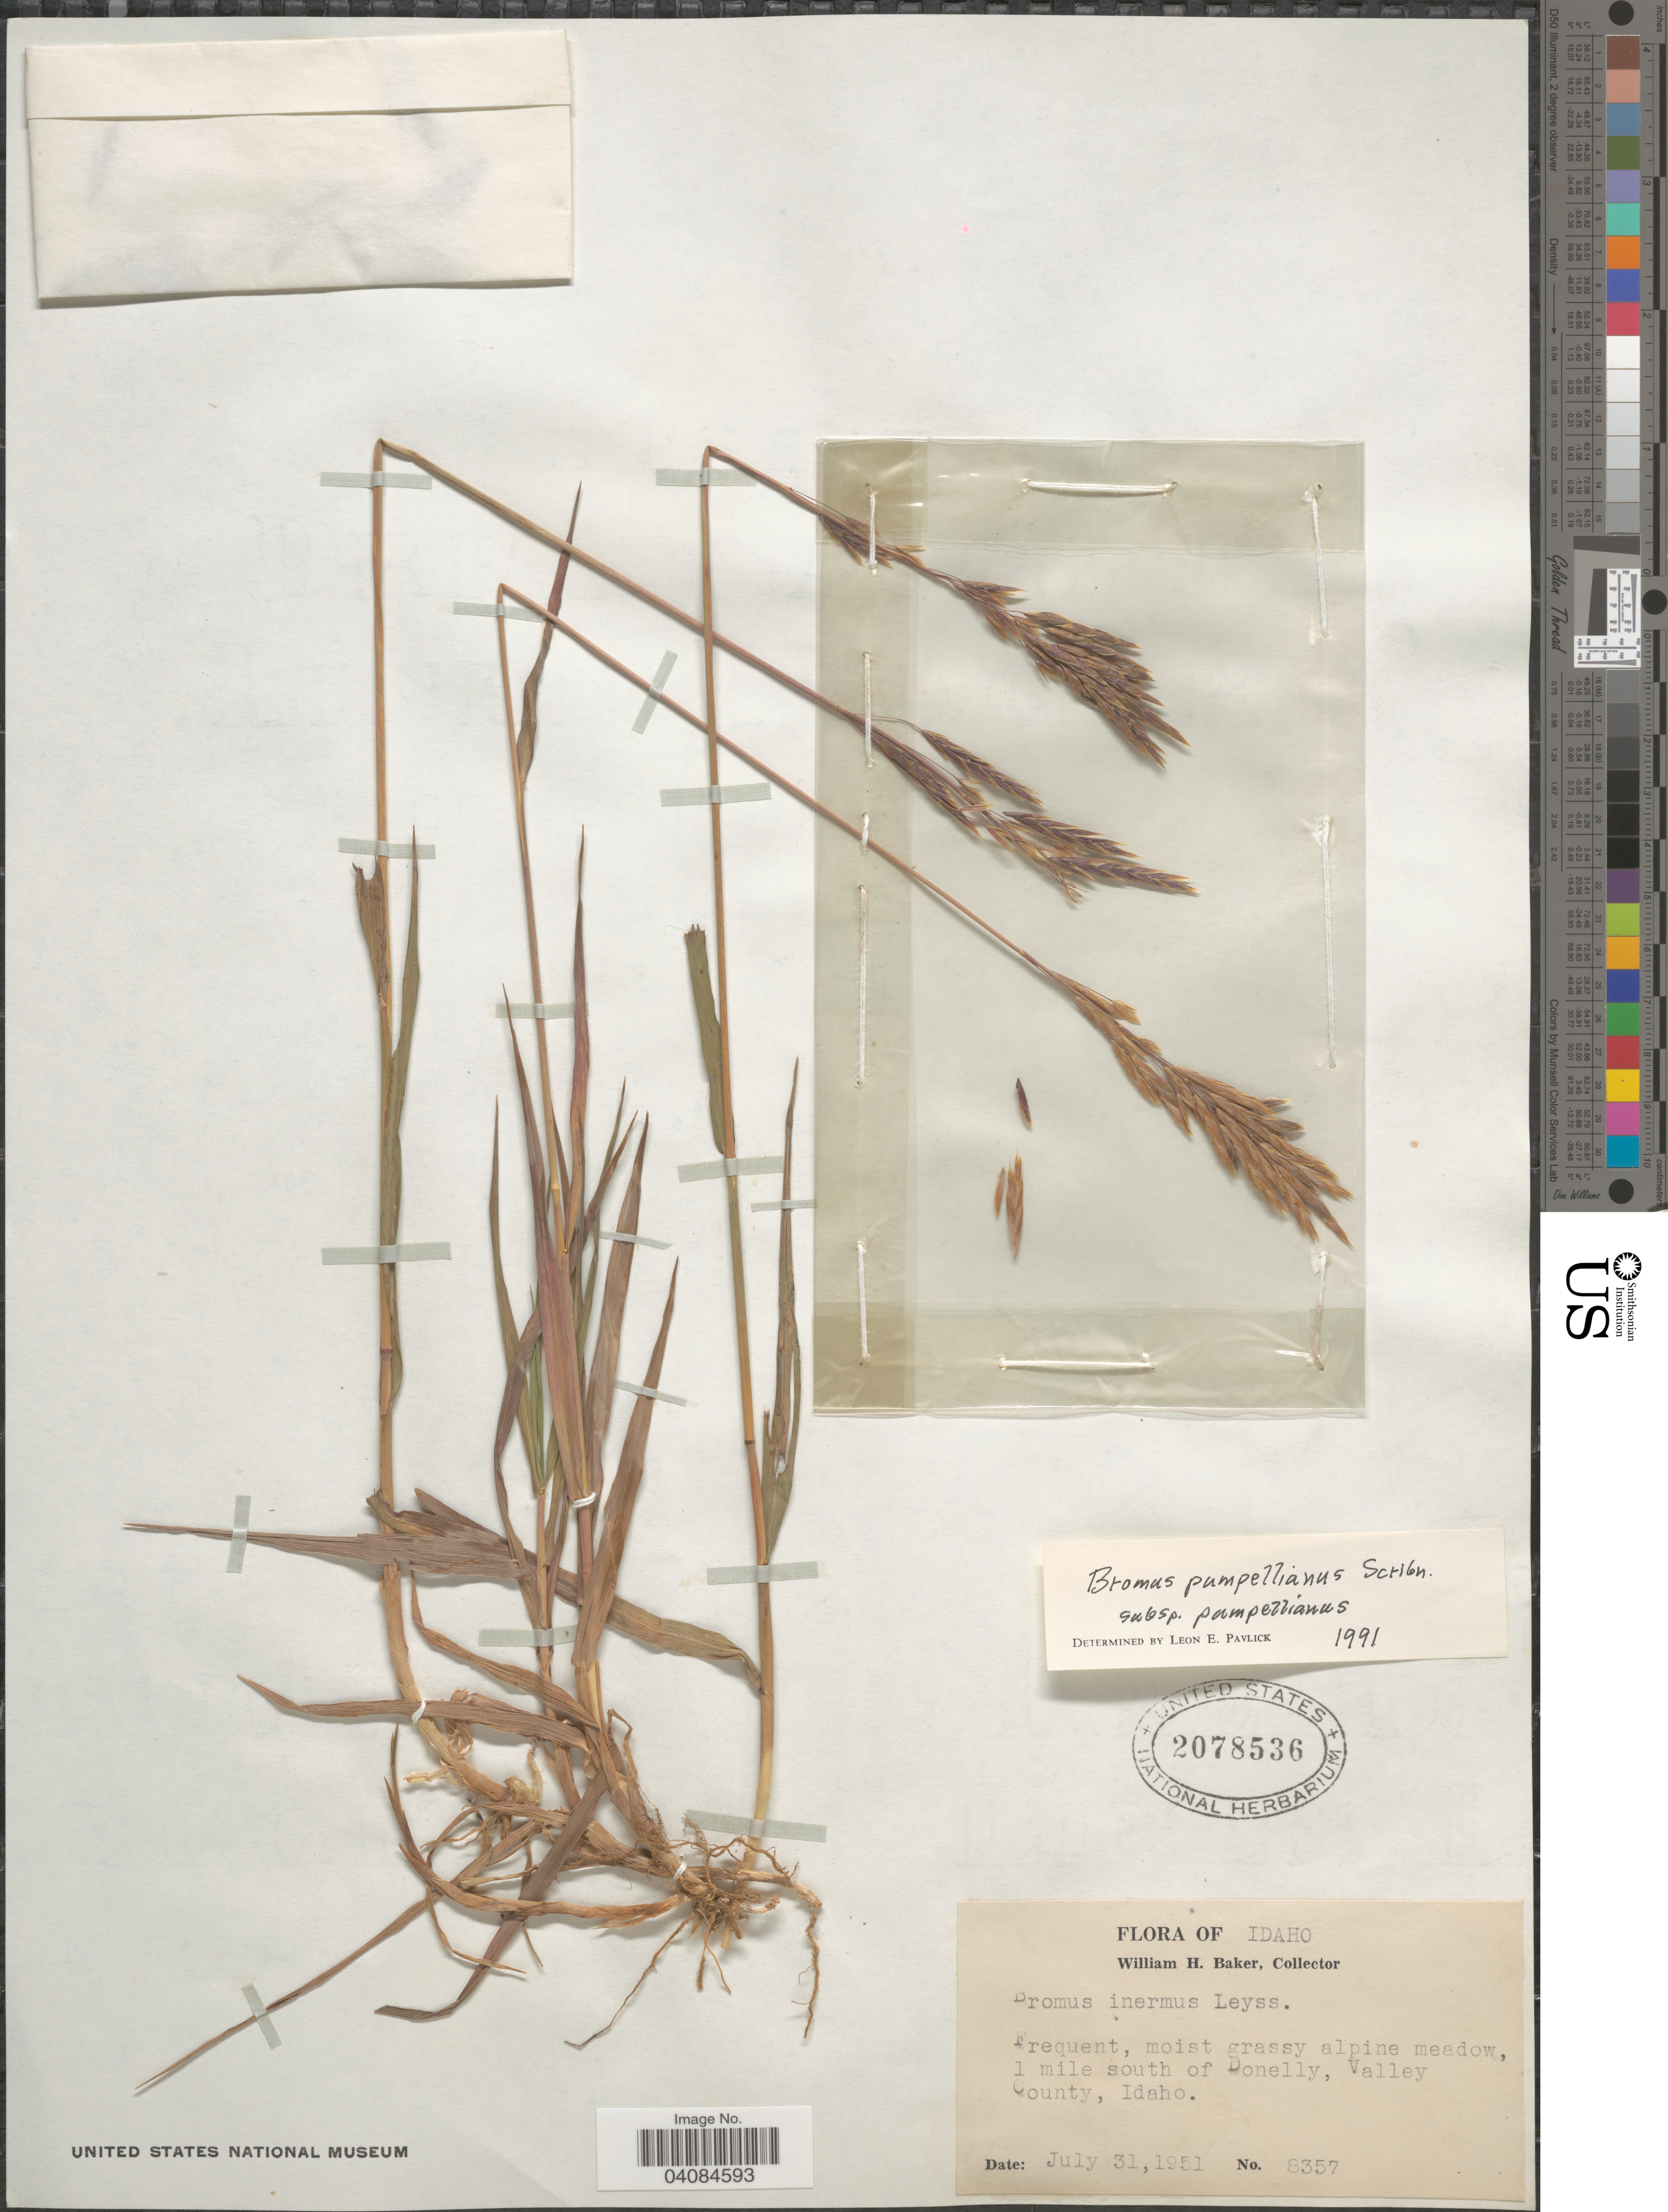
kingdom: Plantae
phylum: Tracheophyta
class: Liliopsida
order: Poales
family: Poaceae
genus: Bromus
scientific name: Bromus pumpellianus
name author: Scribn.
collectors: W. H. Baker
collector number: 8357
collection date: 1951-07-31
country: United States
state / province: Idaho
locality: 1 mile south of Donelly, Valley County.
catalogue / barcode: US 2078536